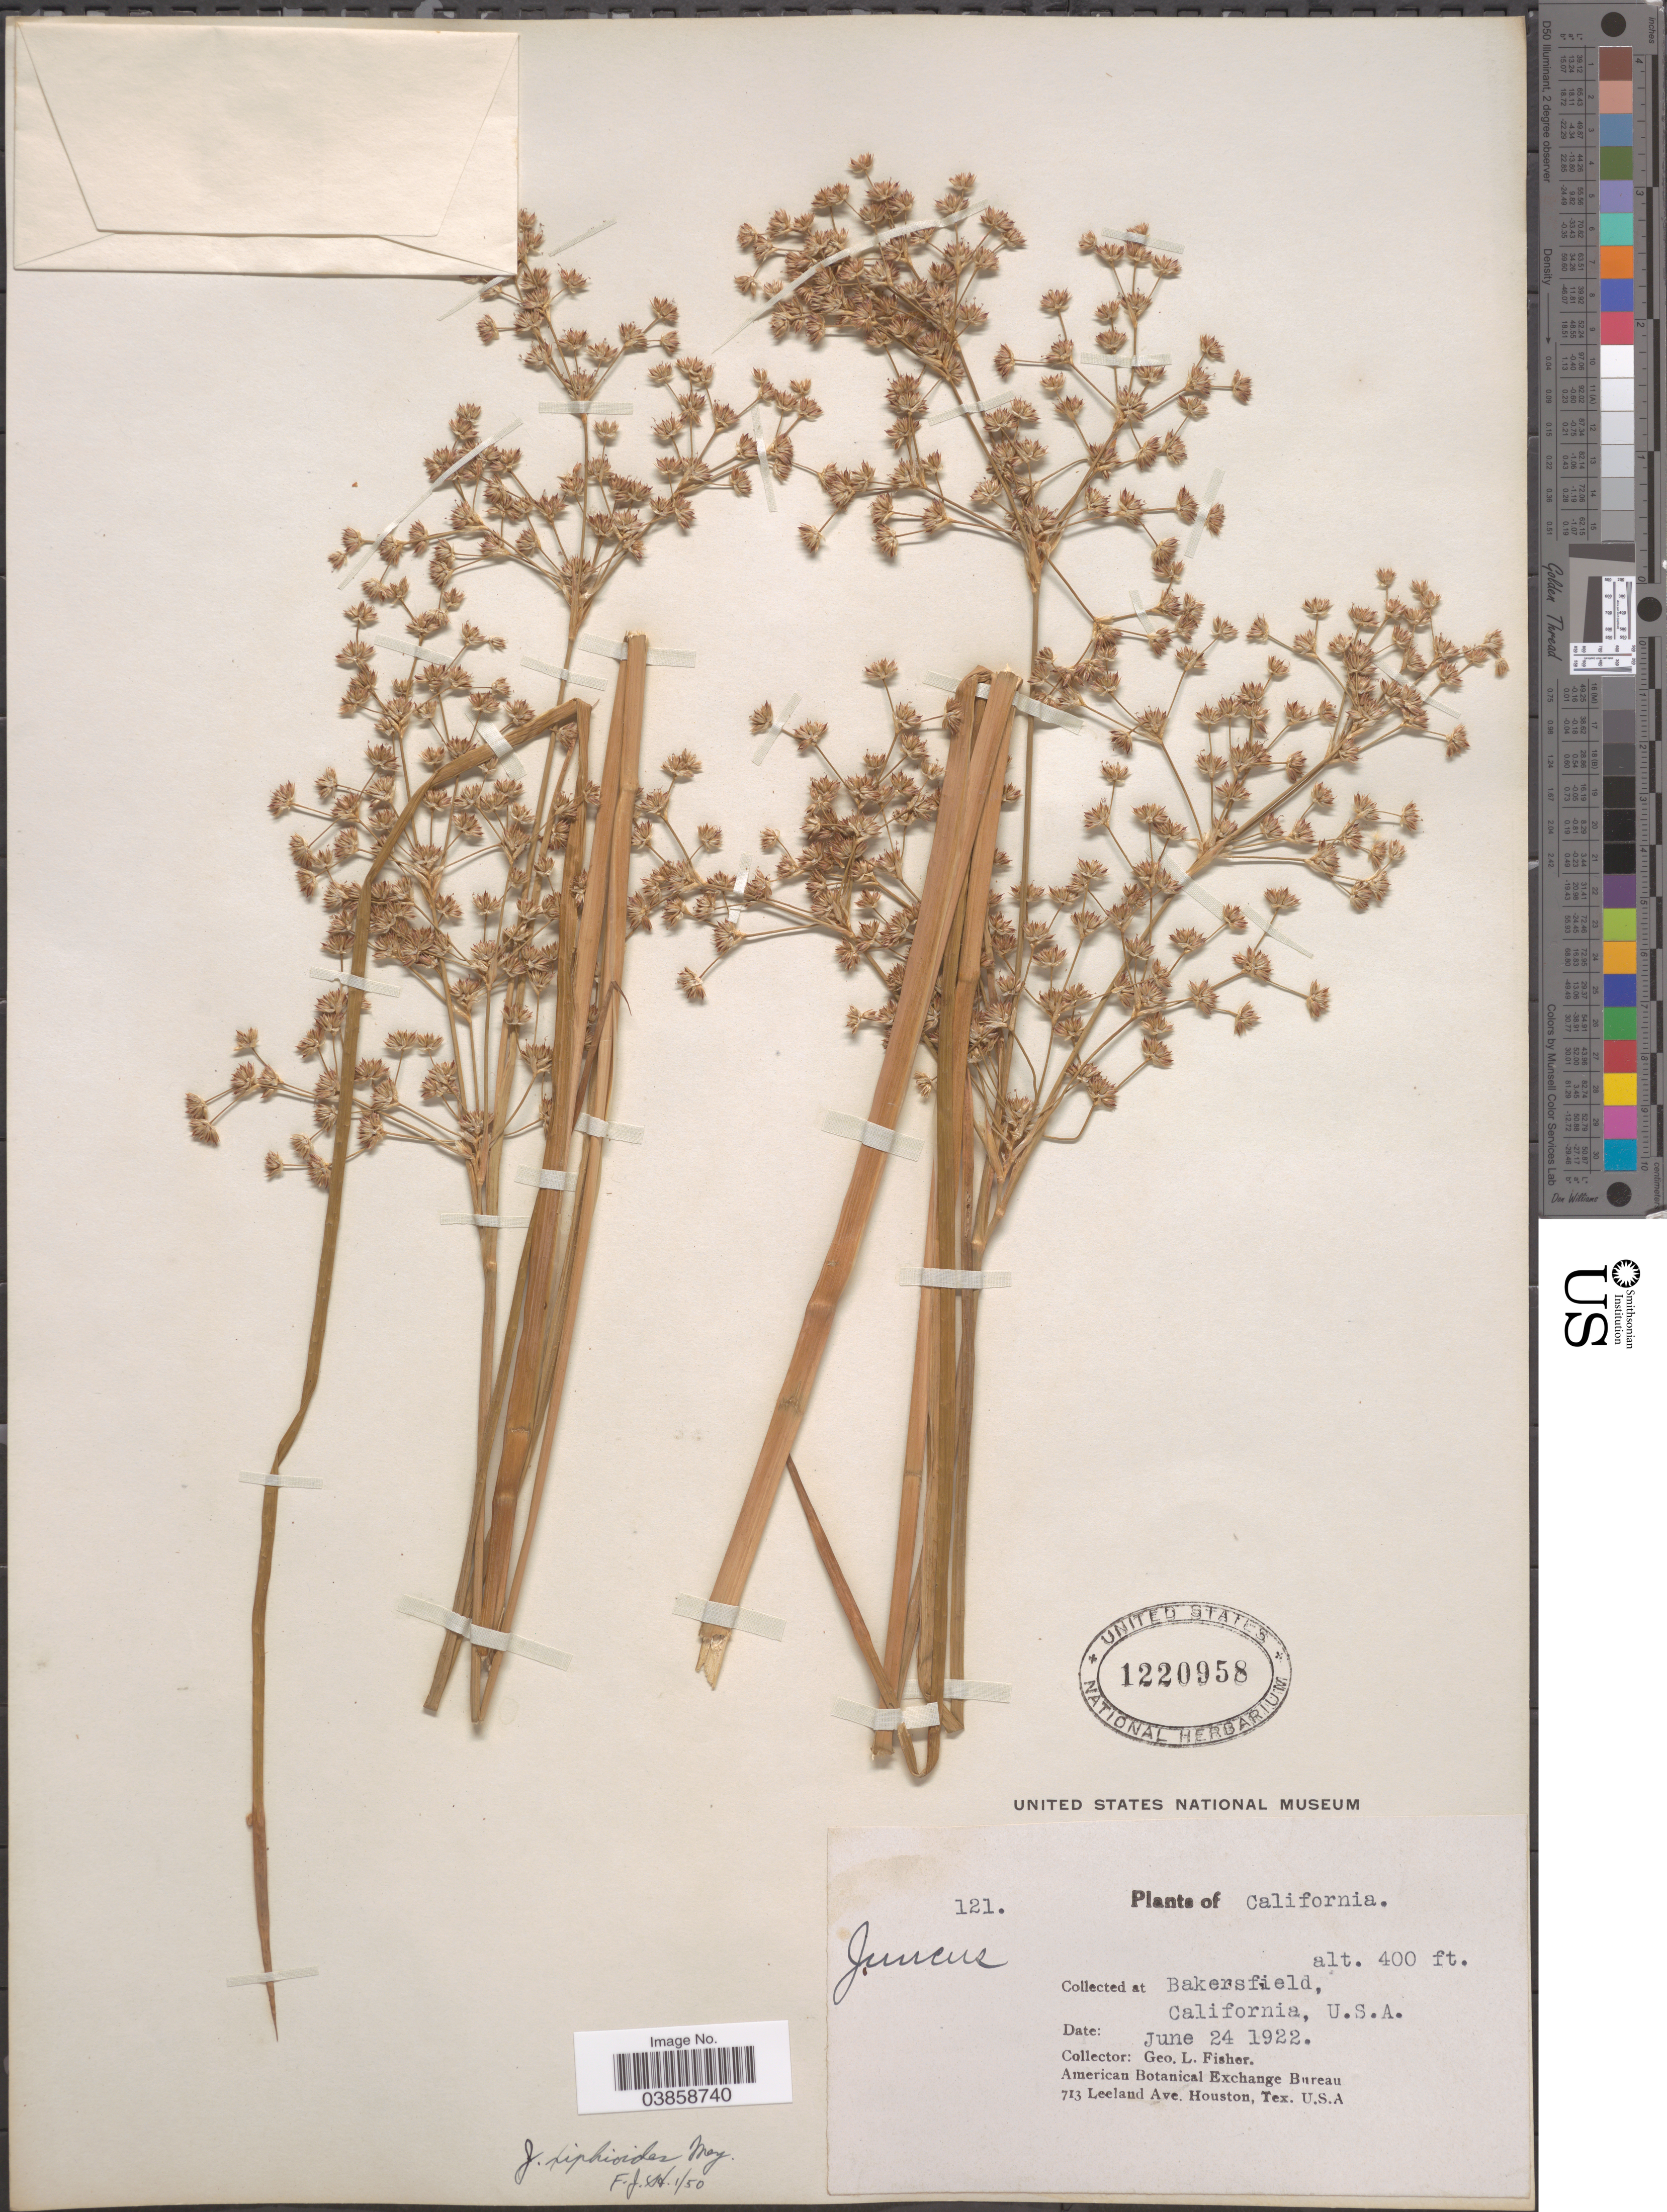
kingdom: Plantae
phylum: Tracheophyta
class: Liliopsida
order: Poales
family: Juncaceae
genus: Juncus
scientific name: Juncus xiphioides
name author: E. Mey.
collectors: G. L. Fisher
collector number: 121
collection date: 1922-06-24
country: United States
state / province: California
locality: Bakersfield.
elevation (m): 122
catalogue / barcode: US 1220958